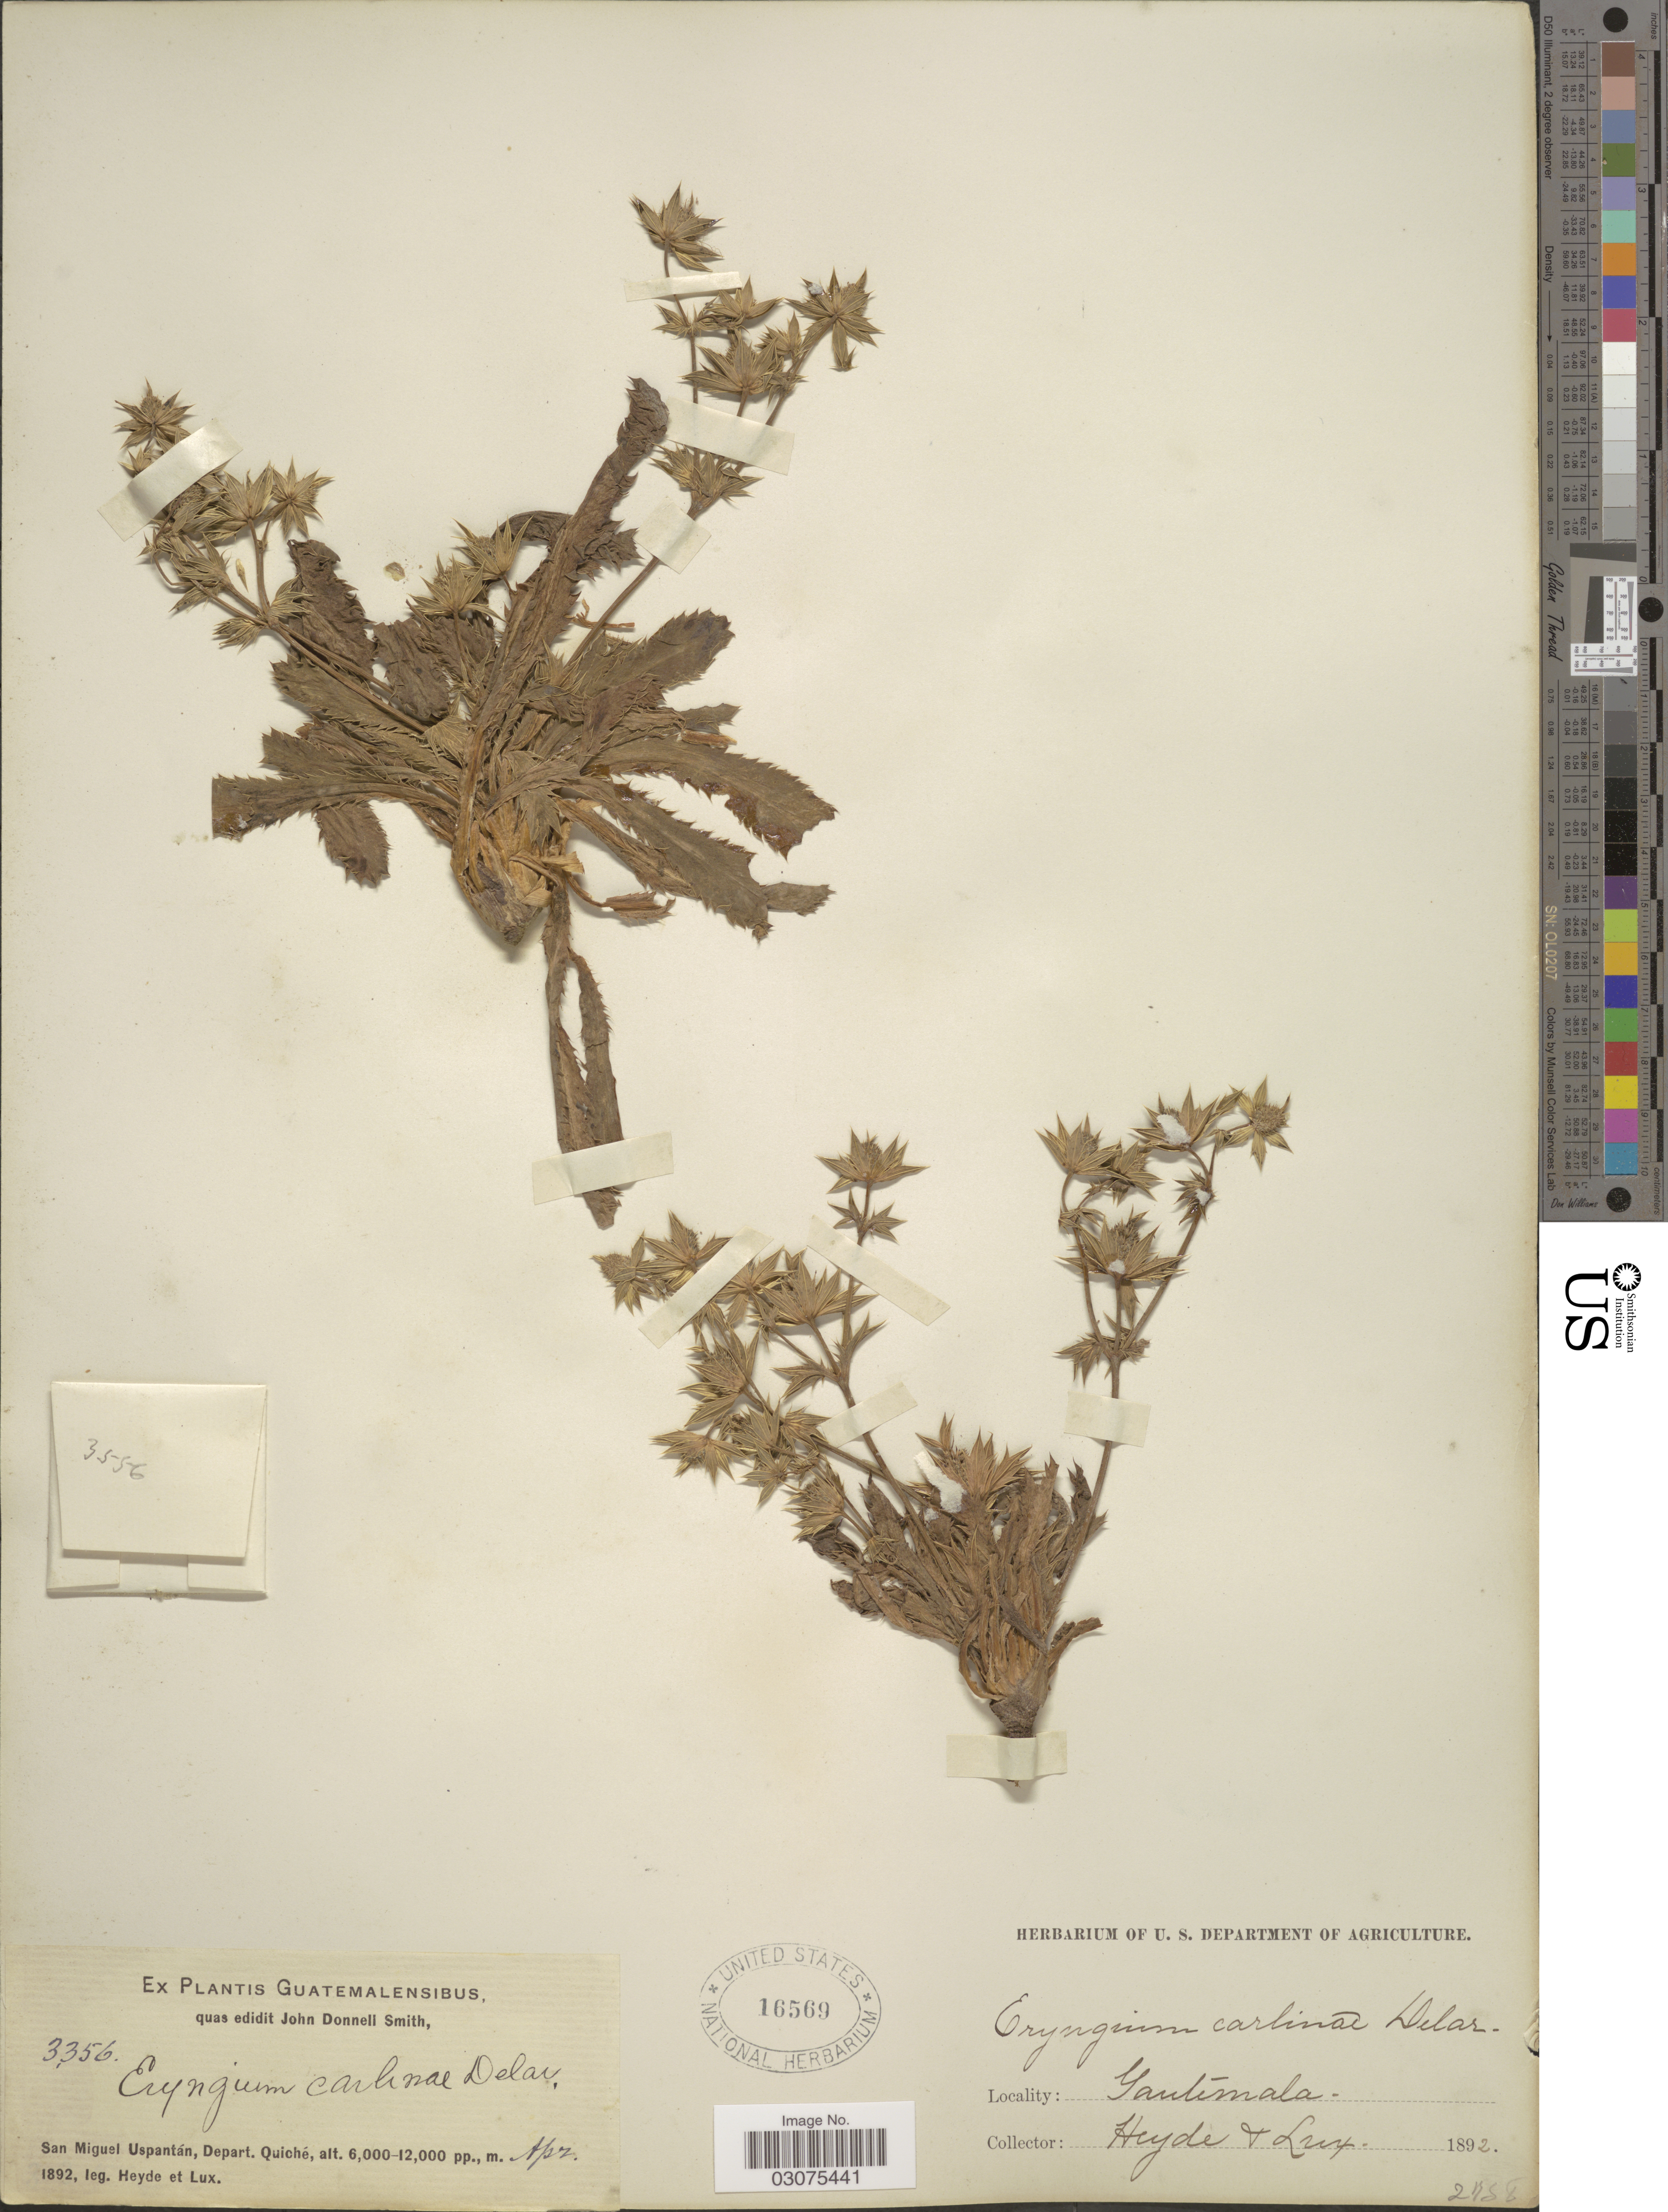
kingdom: Plantae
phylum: Tracheophyta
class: Magnoliopsida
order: Apiales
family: Apiaceae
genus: Eryngium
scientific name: Eryngium carlinae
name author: F. Delaroche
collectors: Heyde & Lux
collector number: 3356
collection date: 1892-04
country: Guatemala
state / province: El Quiché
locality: San Miguel Uspantán, Depart. Quiché.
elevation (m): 1829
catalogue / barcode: US 16569